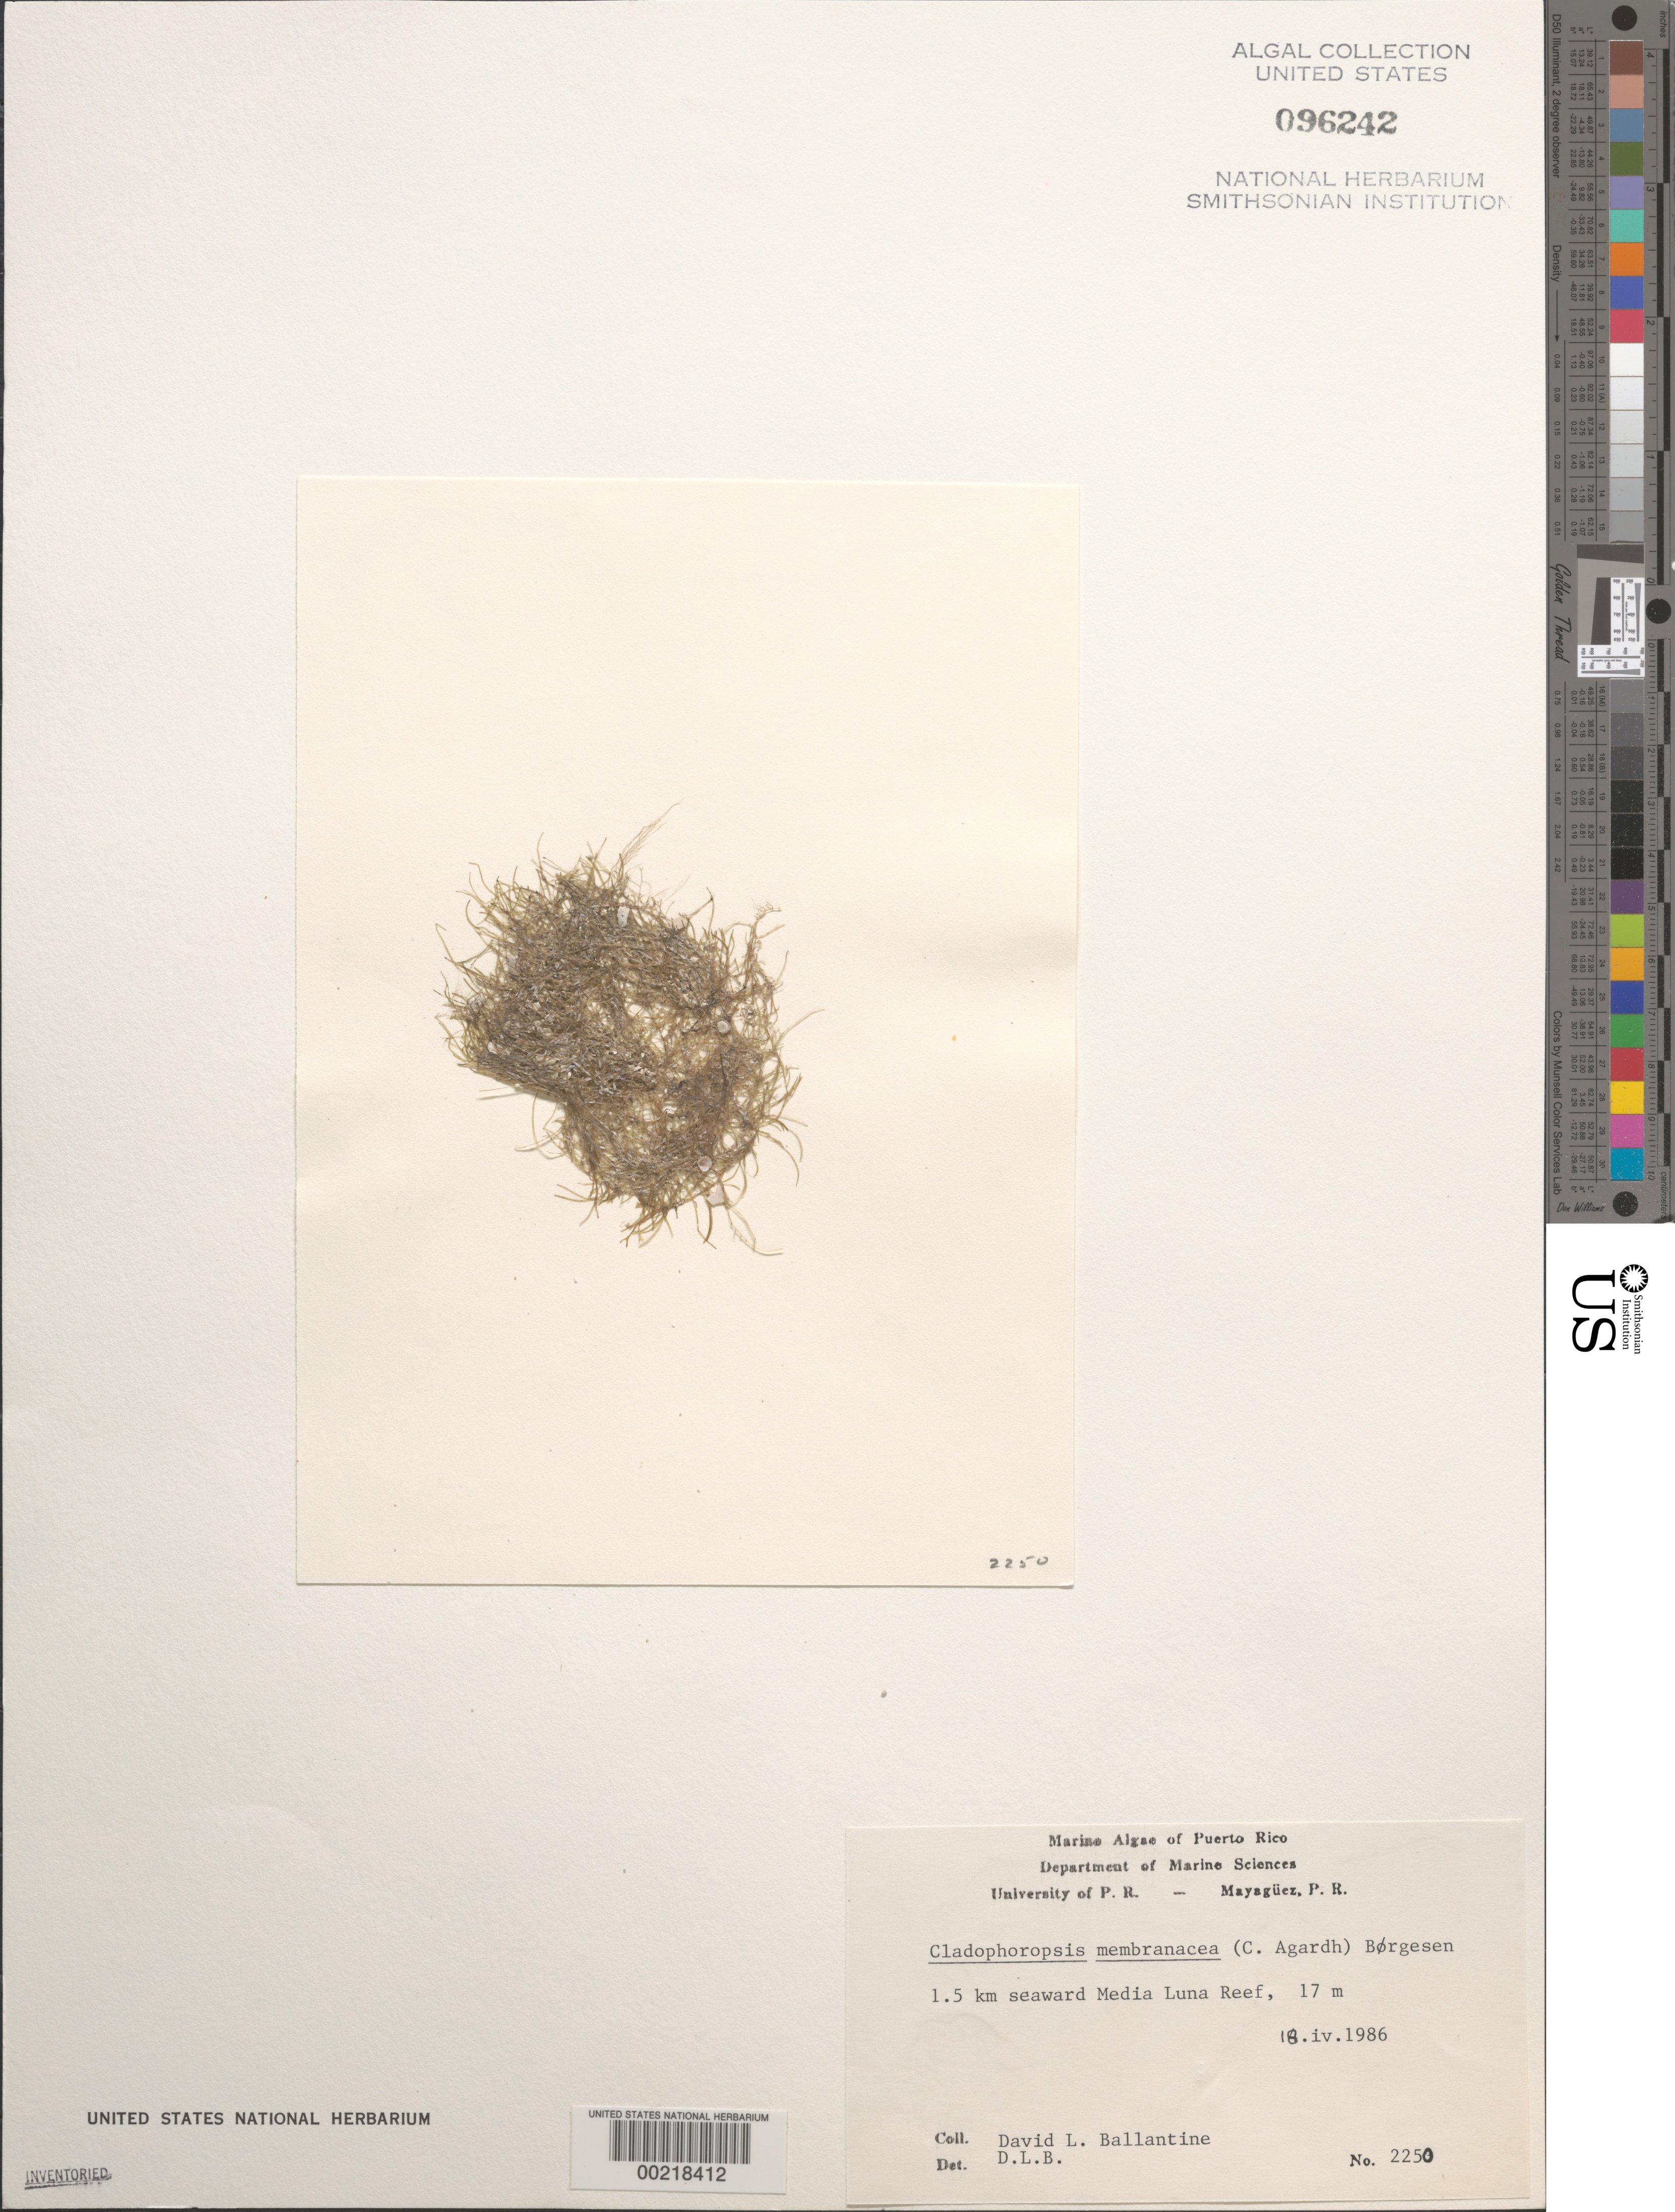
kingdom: Plantae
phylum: Chlorophyta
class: Ulvophyceae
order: Siphonocladales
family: Boodleaceae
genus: Cladophoropsis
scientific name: Cladophoropsis membranacea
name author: (Hofman-Bang) Børgesen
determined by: Ballantine, D. L.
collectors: M. Diaz-Piferrer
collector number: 2250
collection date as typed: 18 Apr 1986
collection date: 1986-04-18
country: Puerto Rico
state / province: Lajas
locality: La Parguera, Media Luna Reef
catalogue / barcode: US 96242